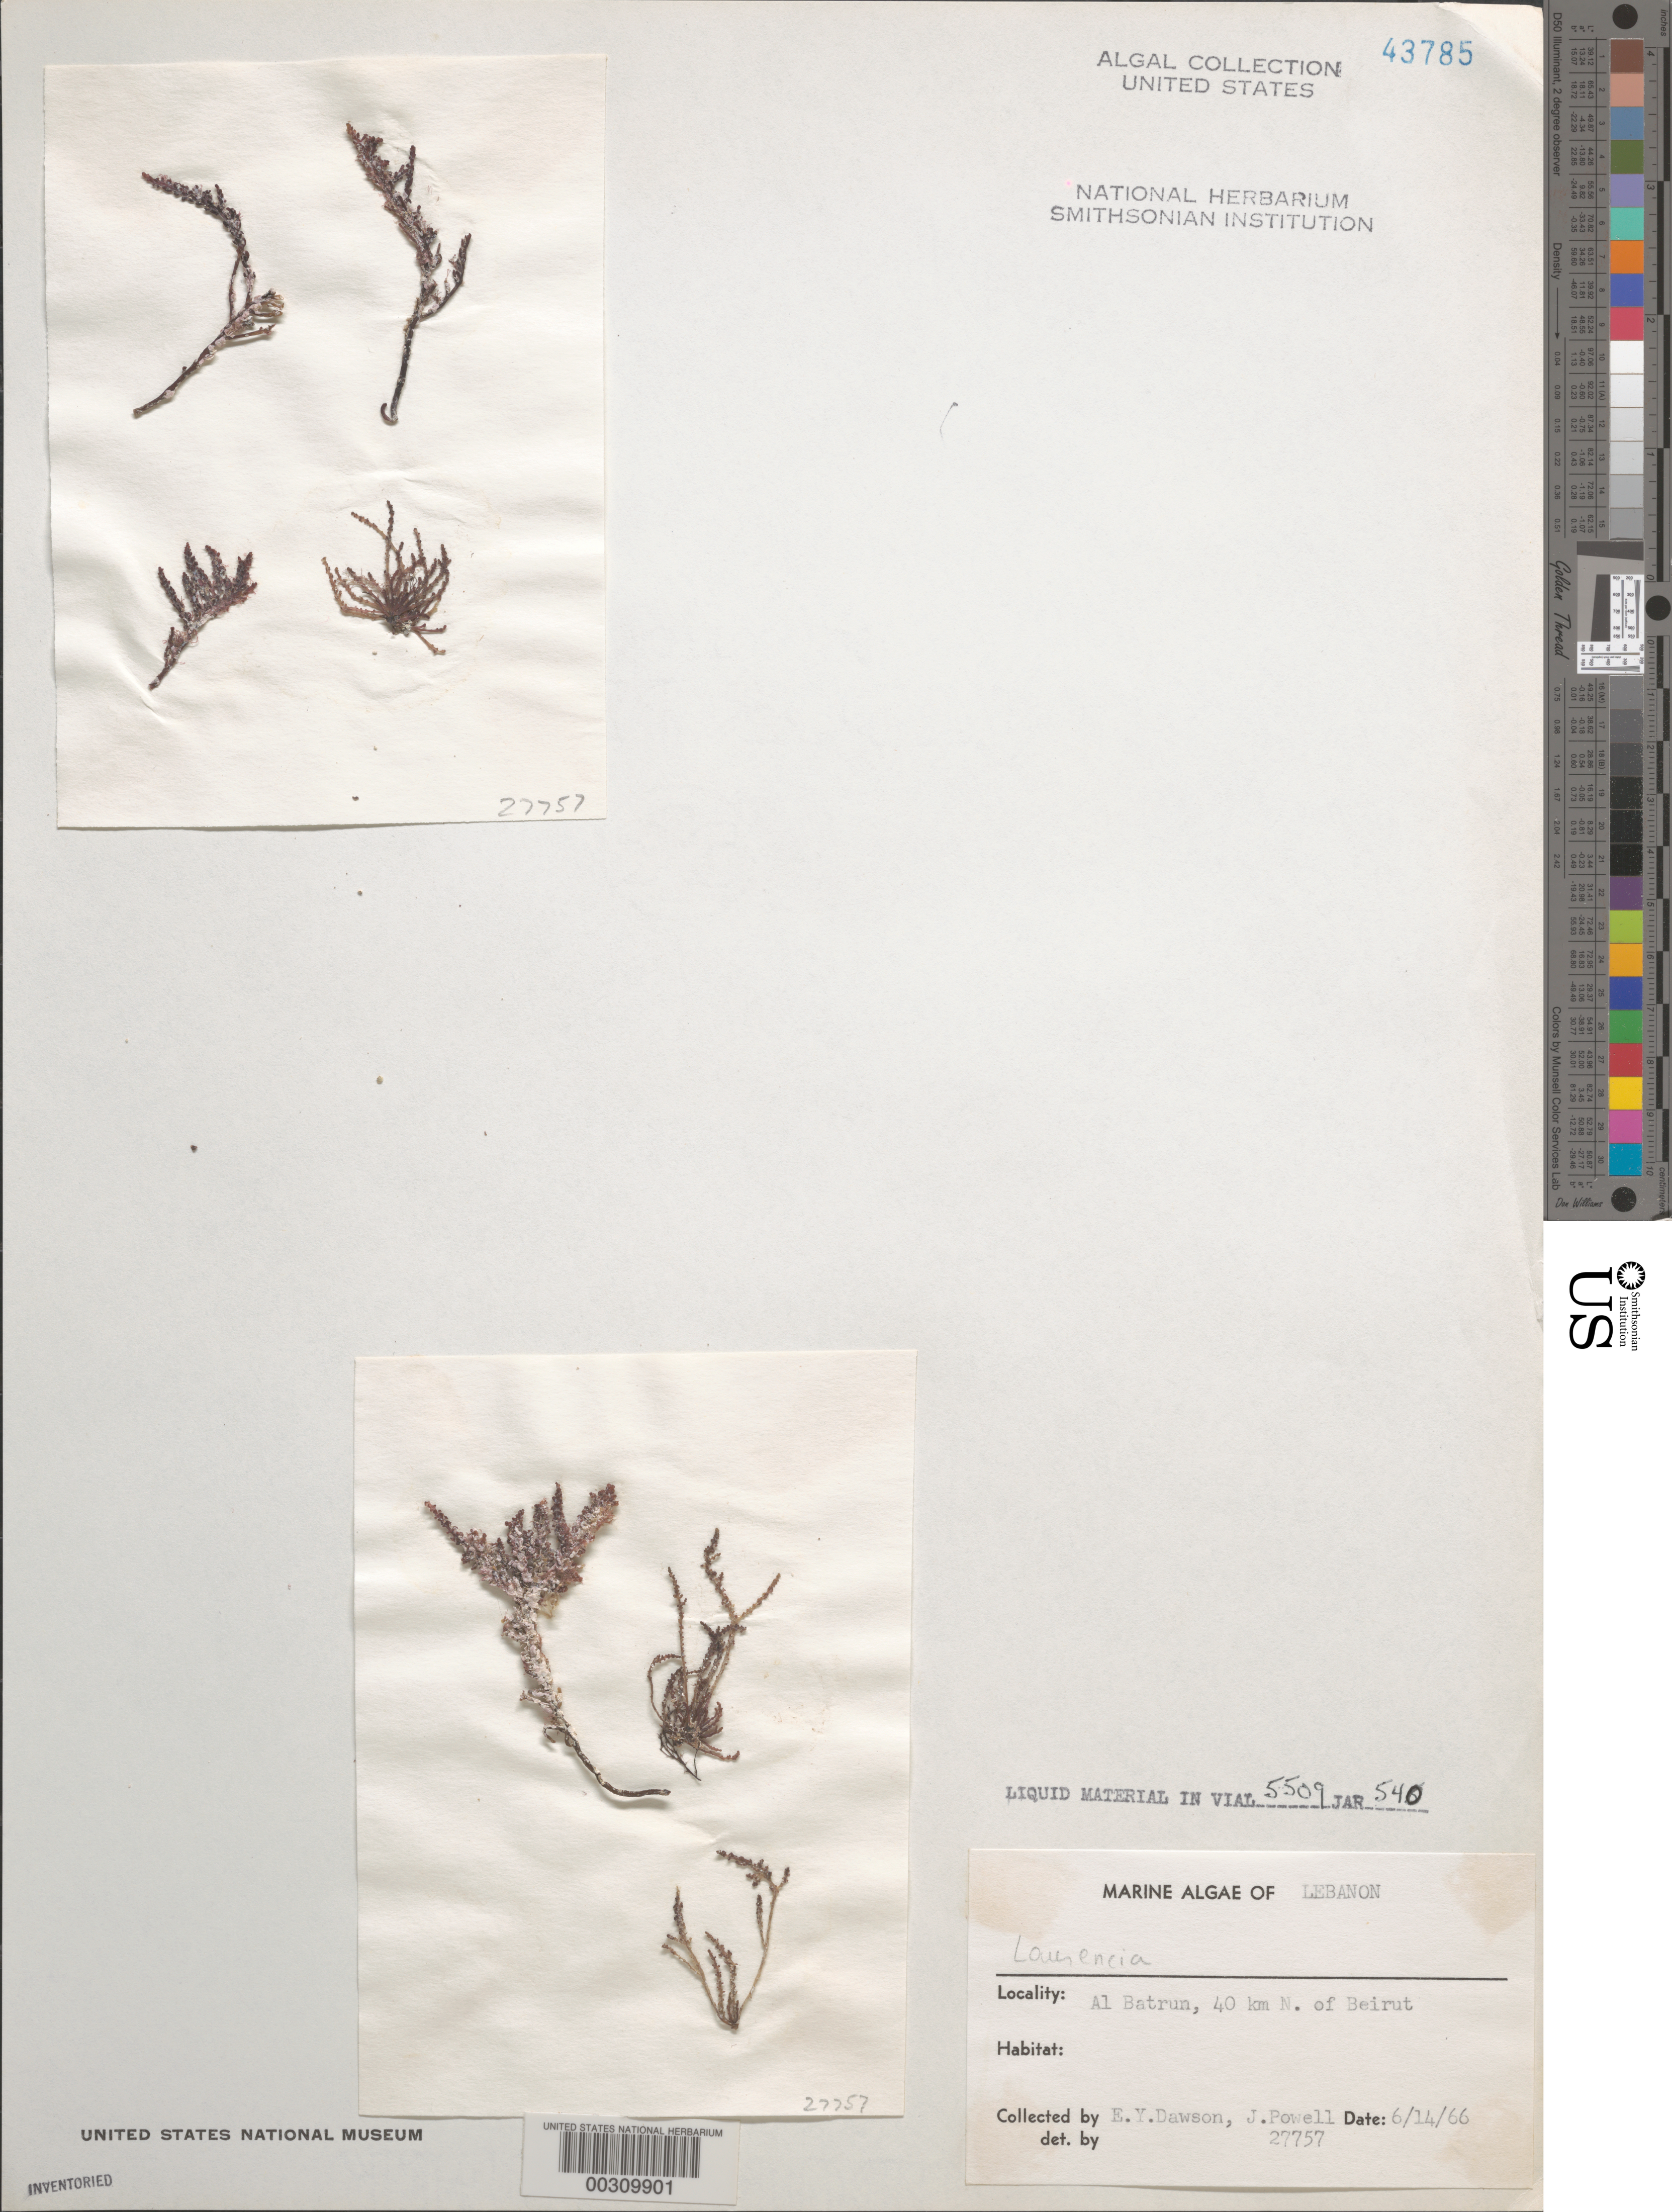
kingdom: Plantae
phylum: Rhodophyta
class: Florideophyceae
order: Ceramiales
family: Rhodomelaceae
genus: Laurencia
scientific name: Laurencia sp.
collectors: E. Y. Dawson & J. Powell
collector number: EYD 27757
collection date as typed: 14 Jun 1966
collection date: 1966-06-14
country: Lebanon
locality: Al Batrun, 40 km north of Beirut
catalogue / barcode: US 43785